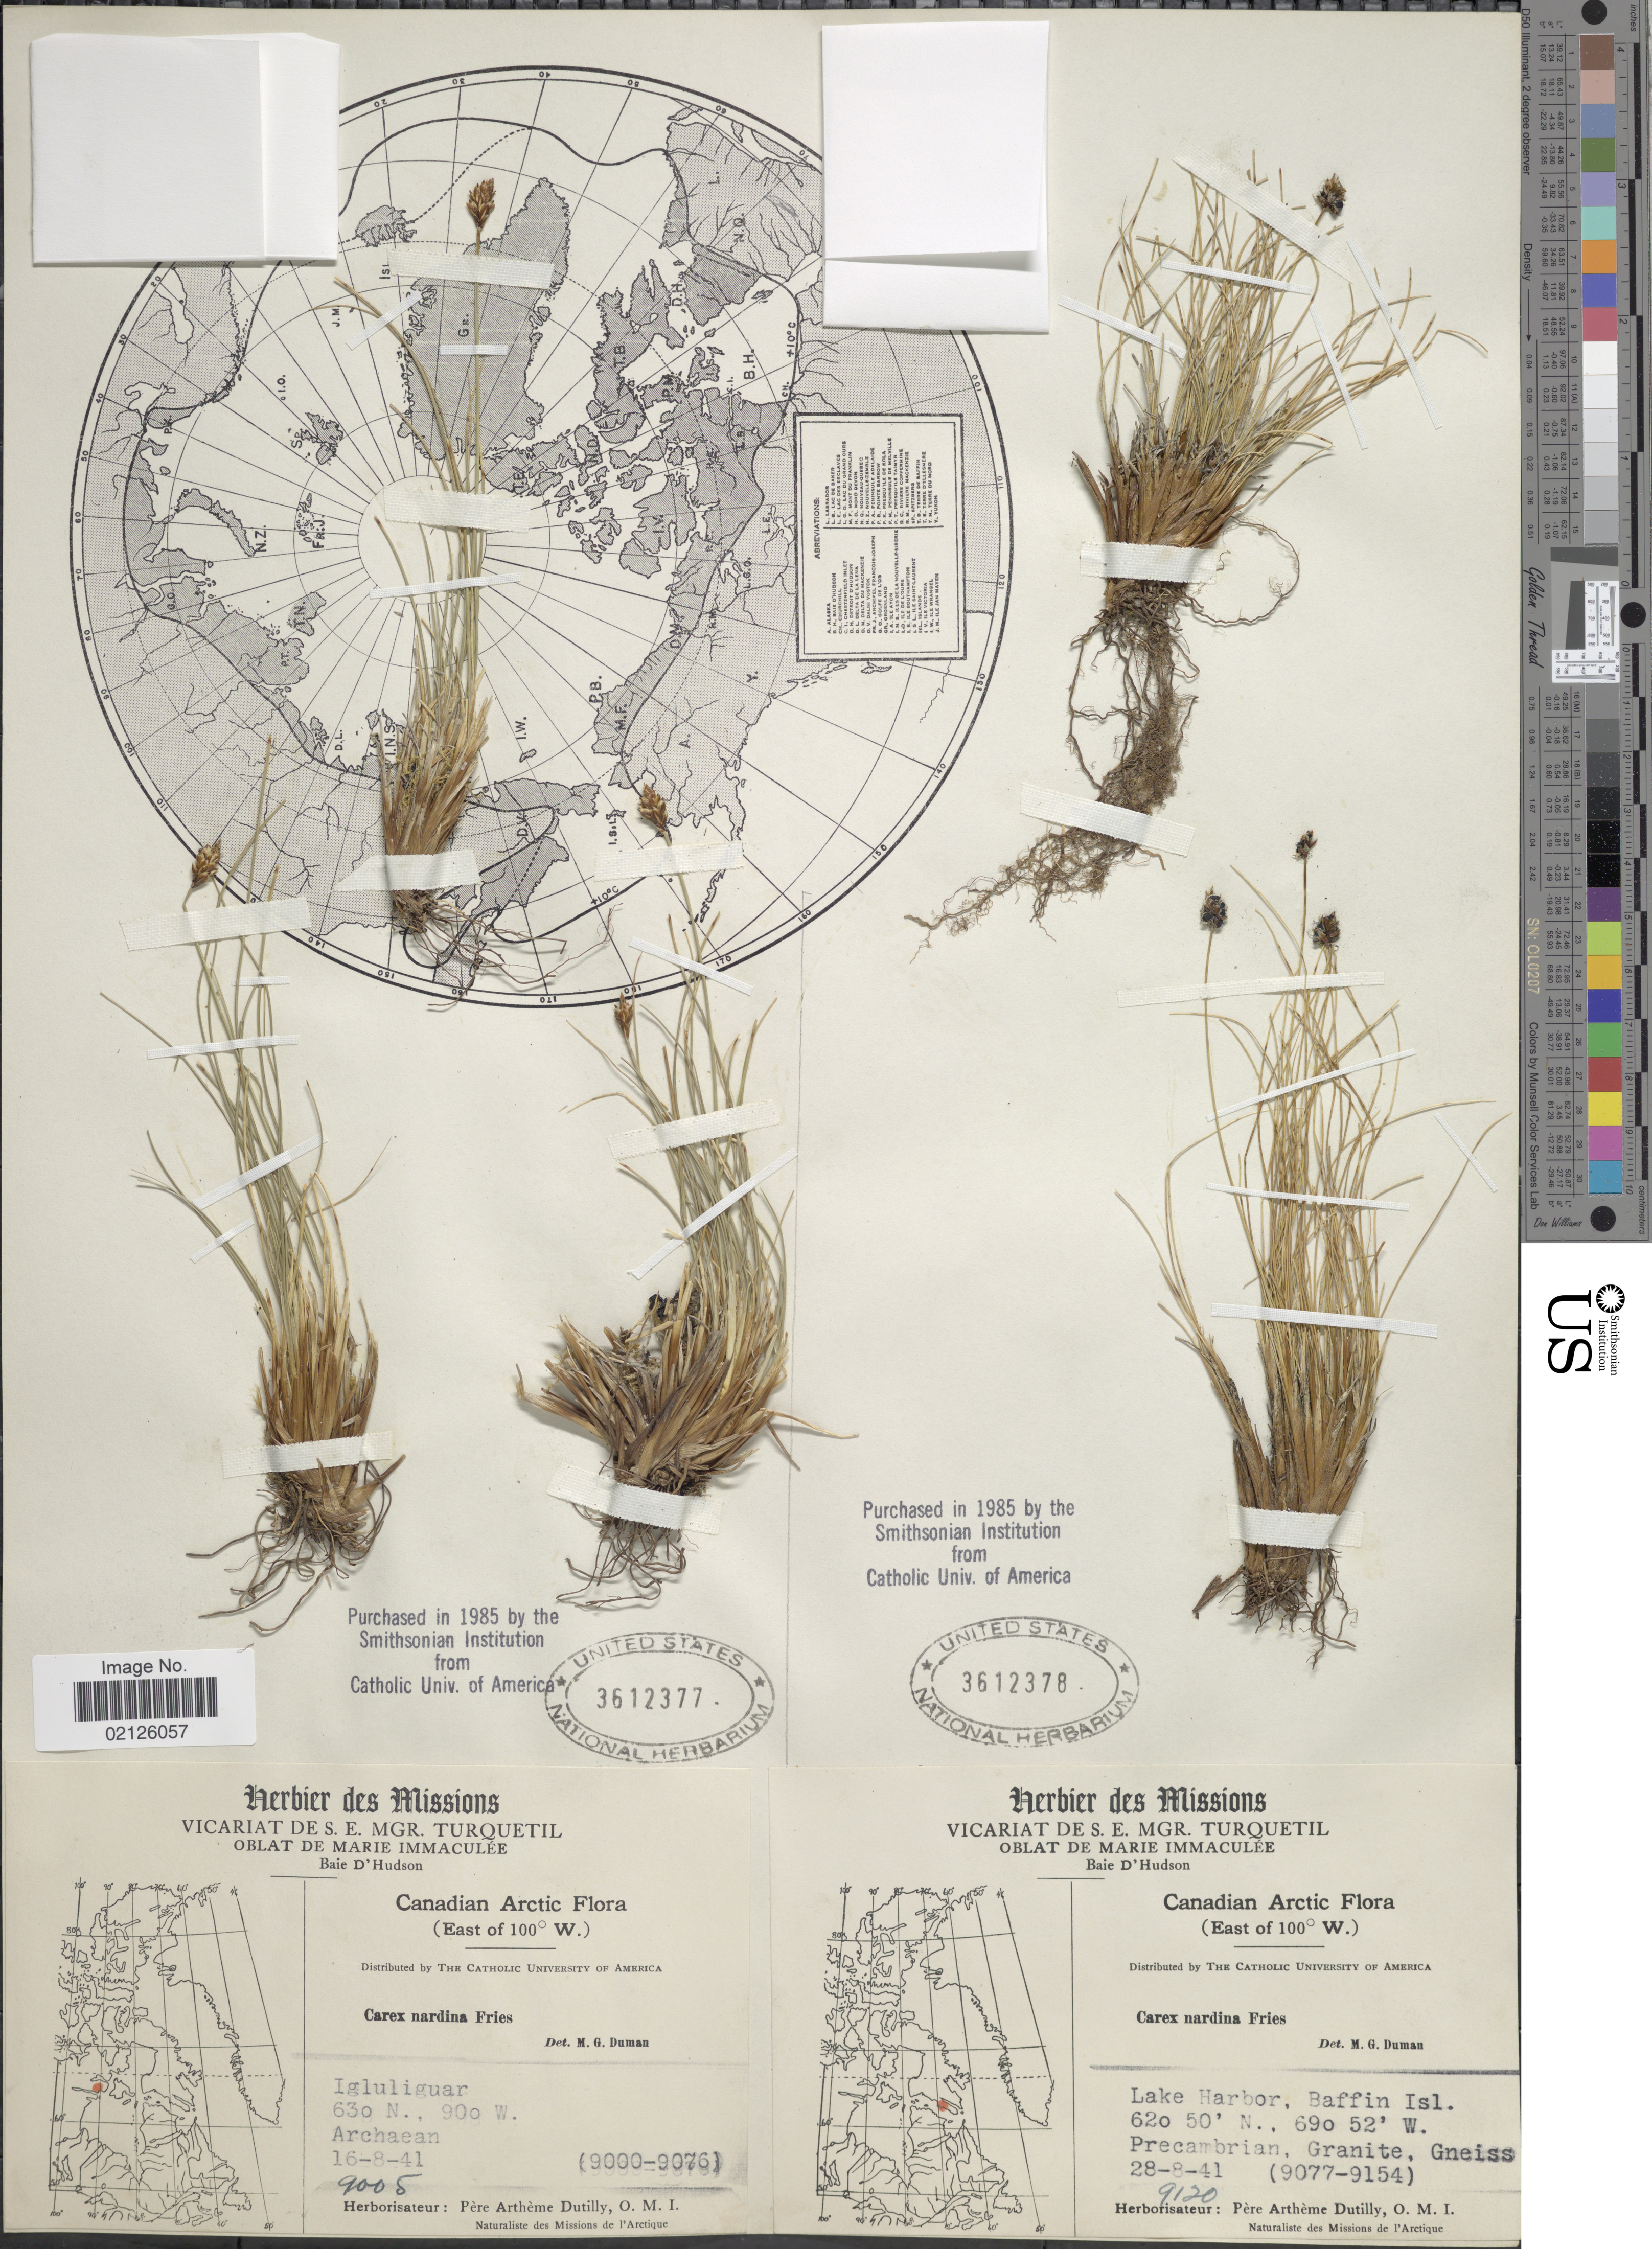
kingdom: Plantae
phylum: Tracheophyta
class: Liliopsida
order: Poales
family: Cyperaceae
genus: Carex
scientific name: Carex nardina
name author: (Hornem.) Fr.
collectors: P. Dutilly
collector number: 9005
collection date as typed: Transcribed d/m/y: 16/8/41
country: Canada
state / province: Nunavut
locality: Canadian Arctic (East of 100° W), Igluliguar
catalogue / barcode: US 3612377